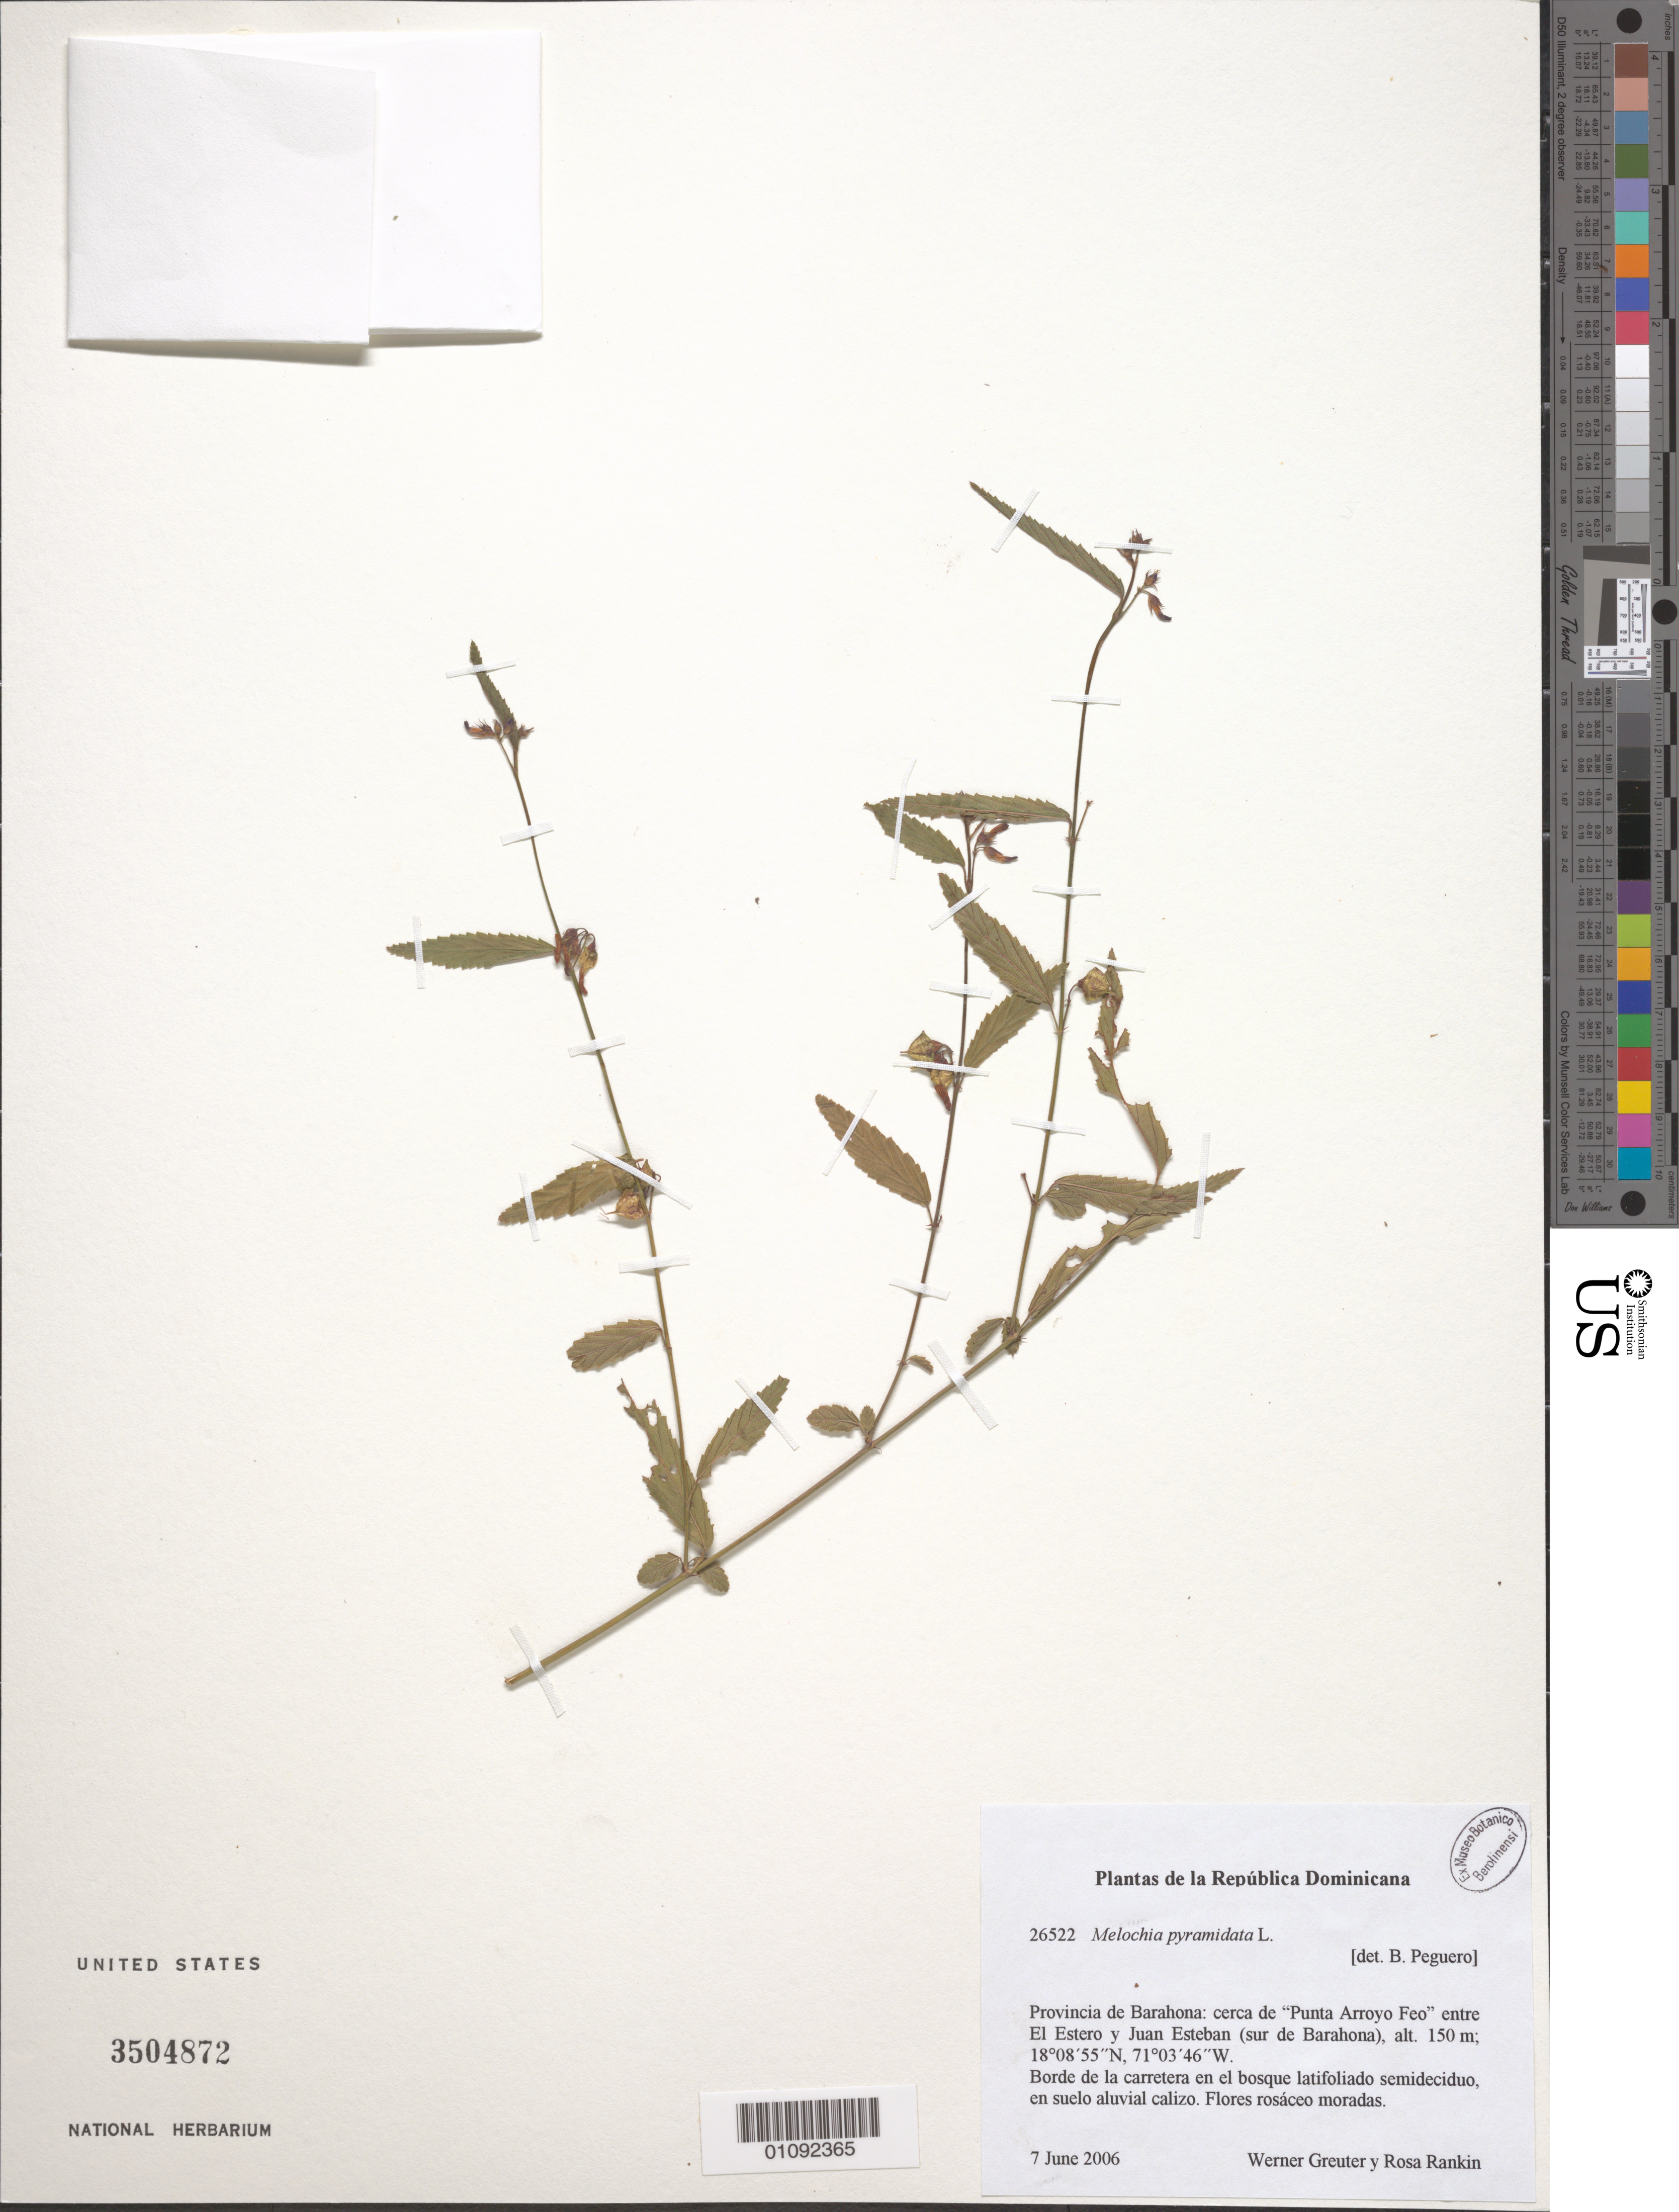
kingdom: Plantae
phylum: Tracheophyta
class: Magnoliopsida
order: Malvales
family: Malvaceae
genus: Melochia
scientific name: Melochia pyramidata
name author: L.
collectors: W. Greuter & R. Rankin Rodriguez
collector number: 26522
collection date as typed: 07 Jun 2006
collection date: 2006-06-07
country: Dominican Republic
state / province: Barahona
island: Hispaniola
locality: Cerca de "Punta Arroyo Feo" entre El Estero y Juan Esteban (sur de Barahona)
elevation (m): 150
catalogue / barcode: US 3504872